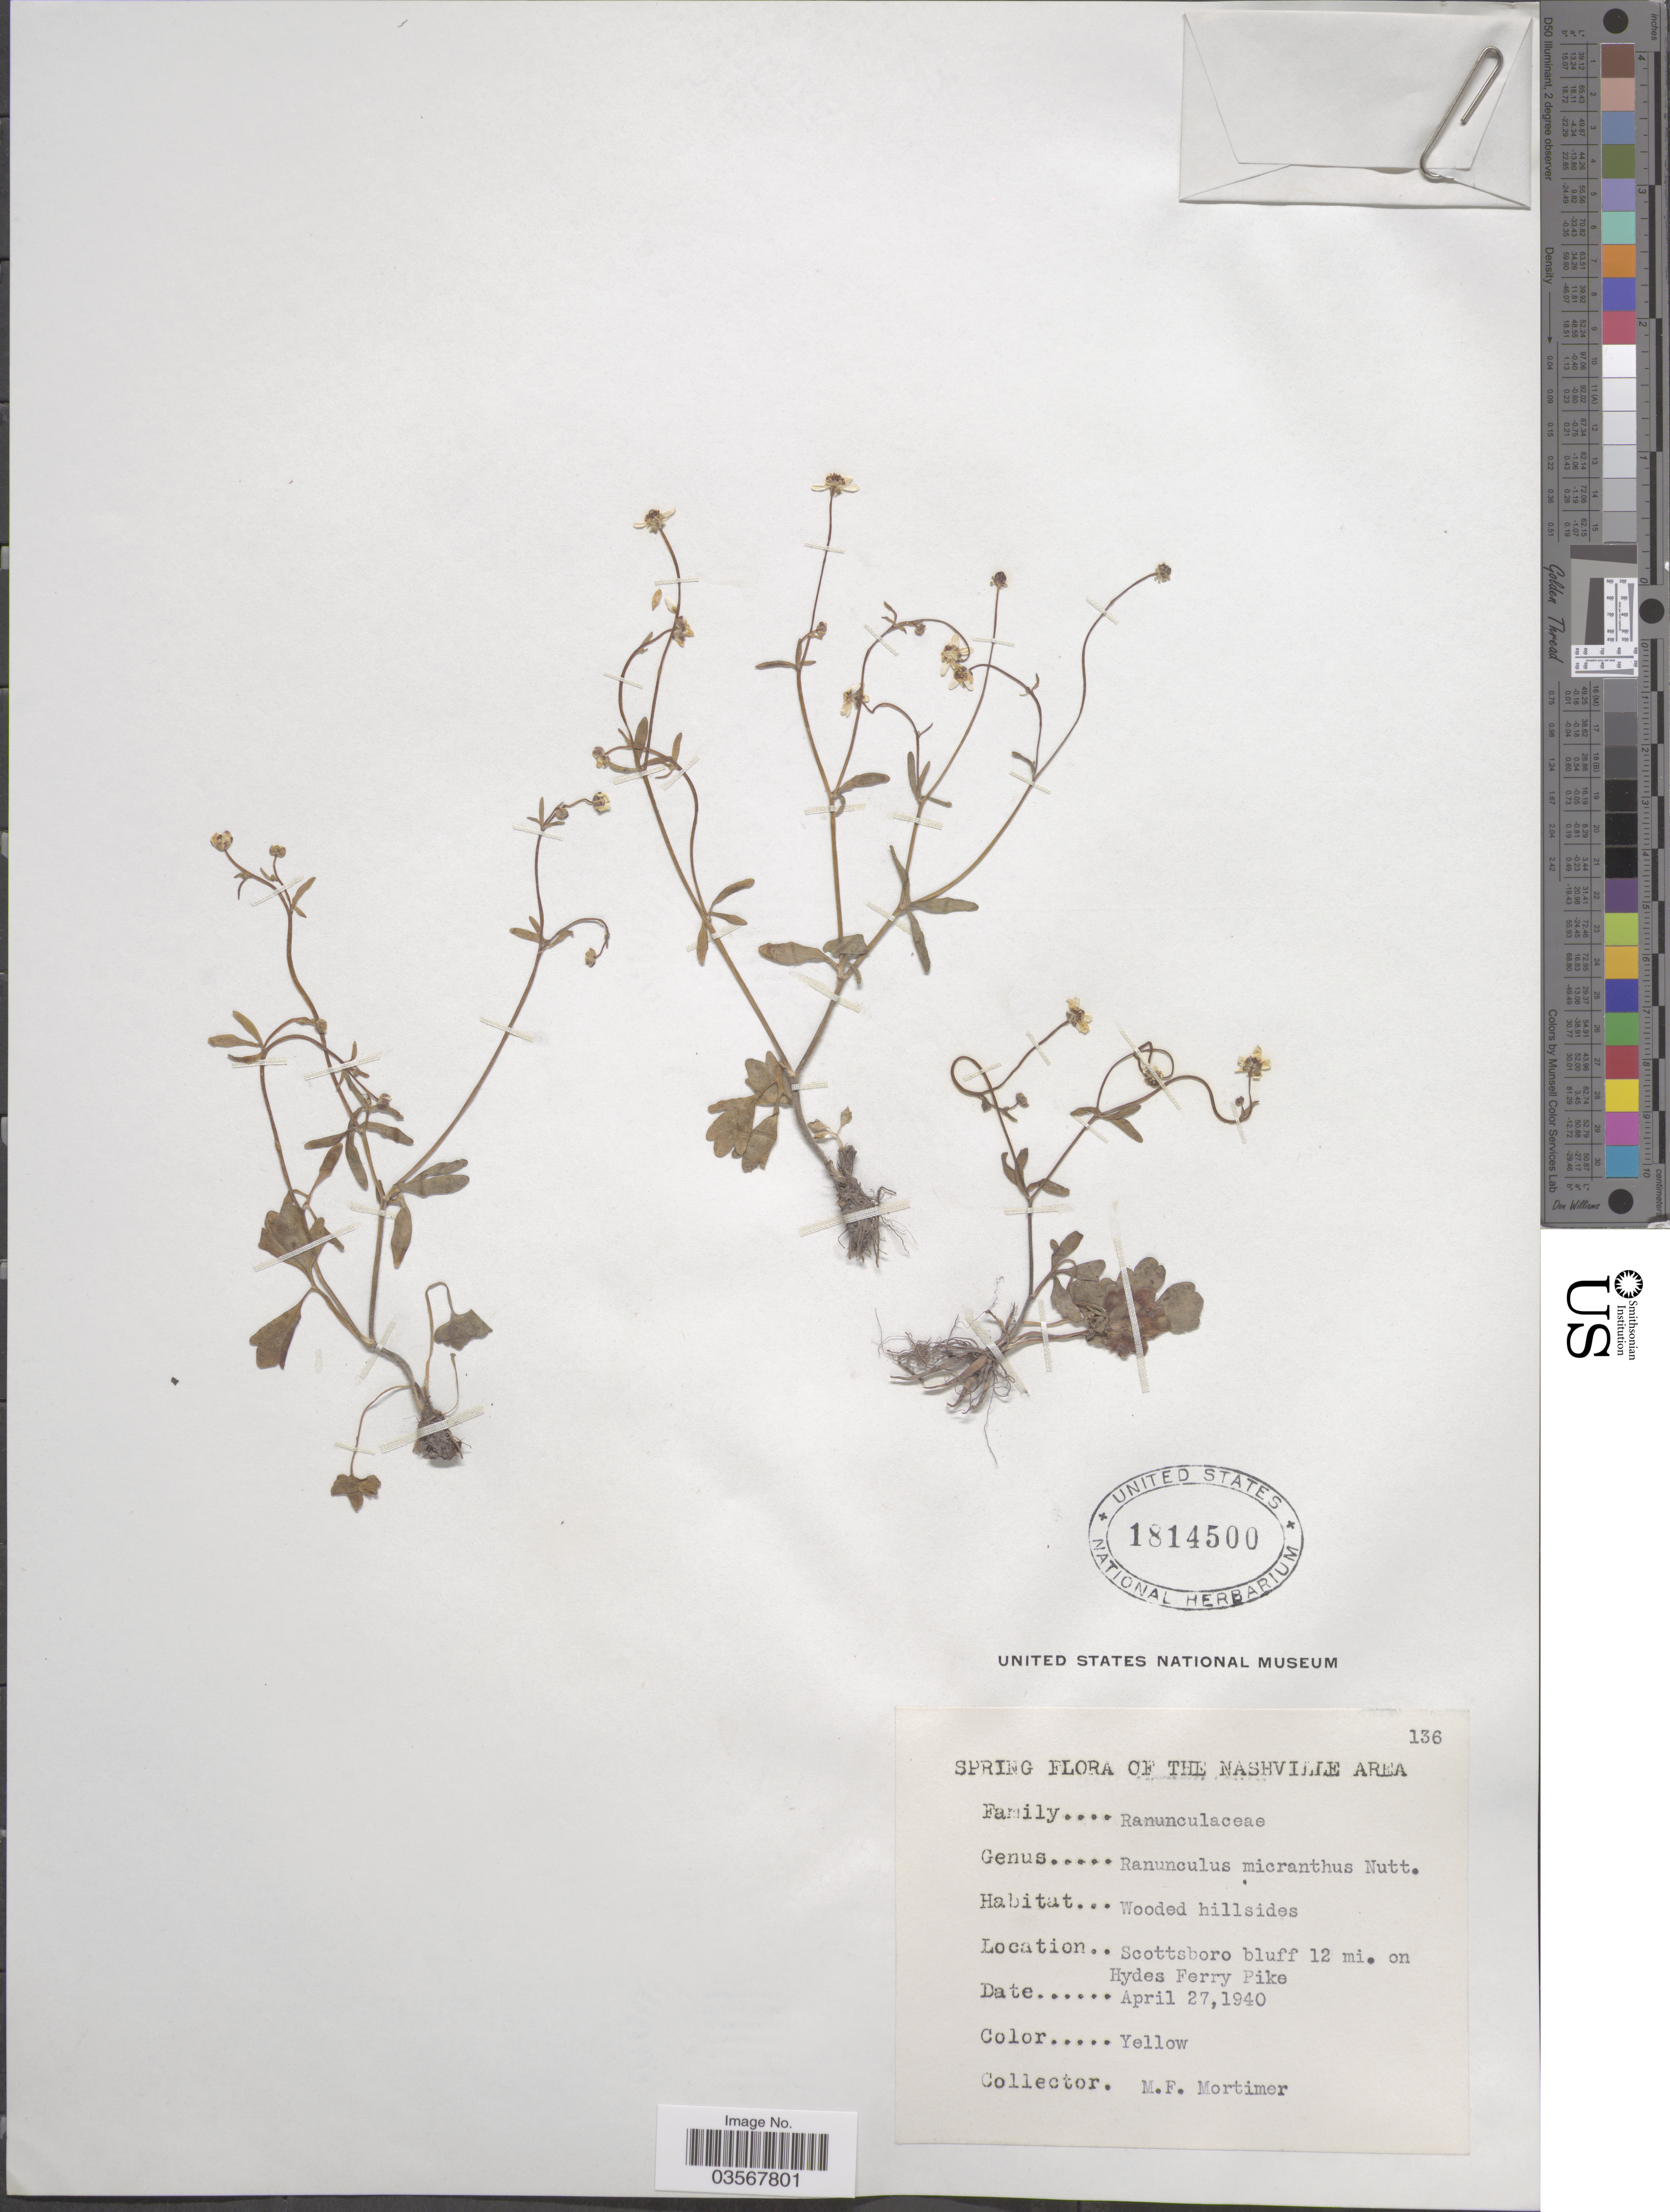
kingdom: Plantae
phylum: Tracheophyta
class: Magnoliopsida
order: Ranunculales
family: Ranunculaceae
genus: Ranunculus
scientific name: Ranunculus micranthus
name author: Nutt.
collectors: M. Mortimer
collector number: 136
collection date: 1940-04-27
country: United States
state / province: Tennessee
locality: Nashville Area. Scottsboro bluff 12 mi. on Hydes Ferry Pike.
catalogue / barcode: US 1814500